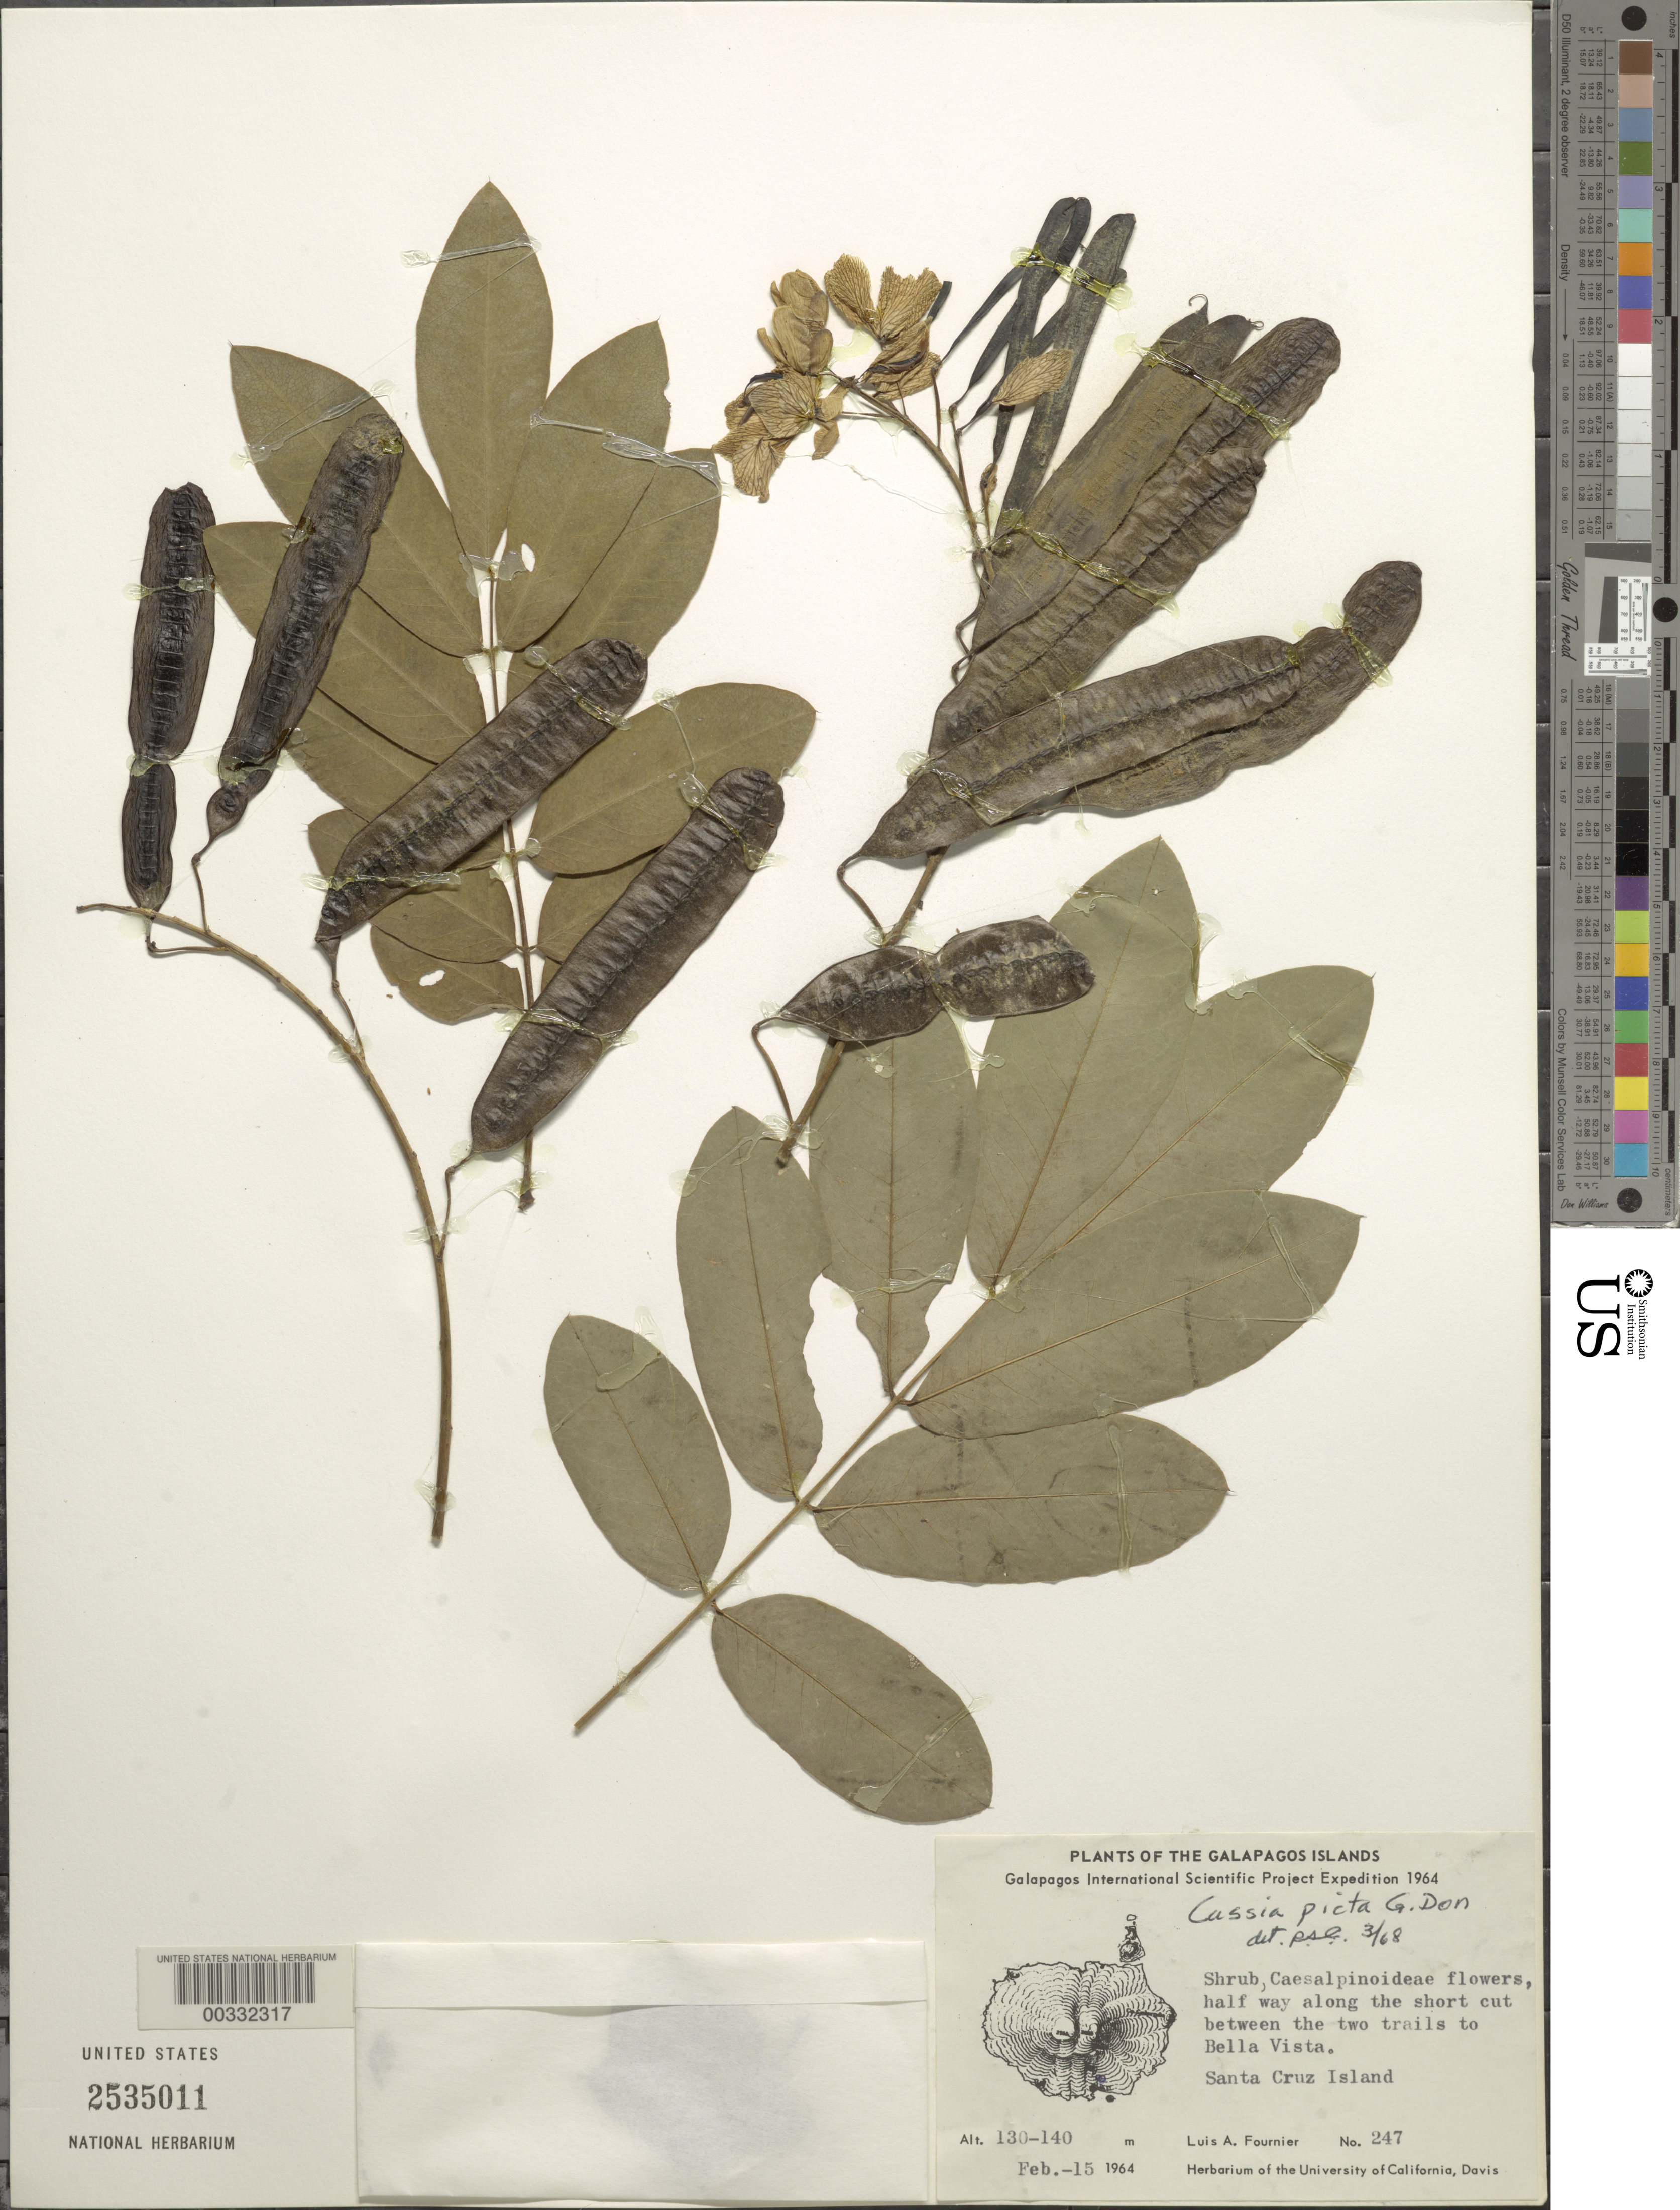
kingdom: Plantae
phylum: Tracheophyta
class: Magnoliopsida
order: Fabales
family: Fabaceae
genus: Senna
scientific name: Senna pistaciifolia var. picta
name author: (G. Don) H.S. Irwin & Barneby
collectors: L. A. Fournier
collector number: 247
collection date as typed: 15 Feb 1964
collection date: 1964-02-15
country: Ecuador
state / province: Colón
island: Santa Cruz [Indefatigable, Chaves]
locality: Halfway along the short cut between the two Trails to Bella Vista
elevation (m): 130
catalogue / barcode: US 2535011